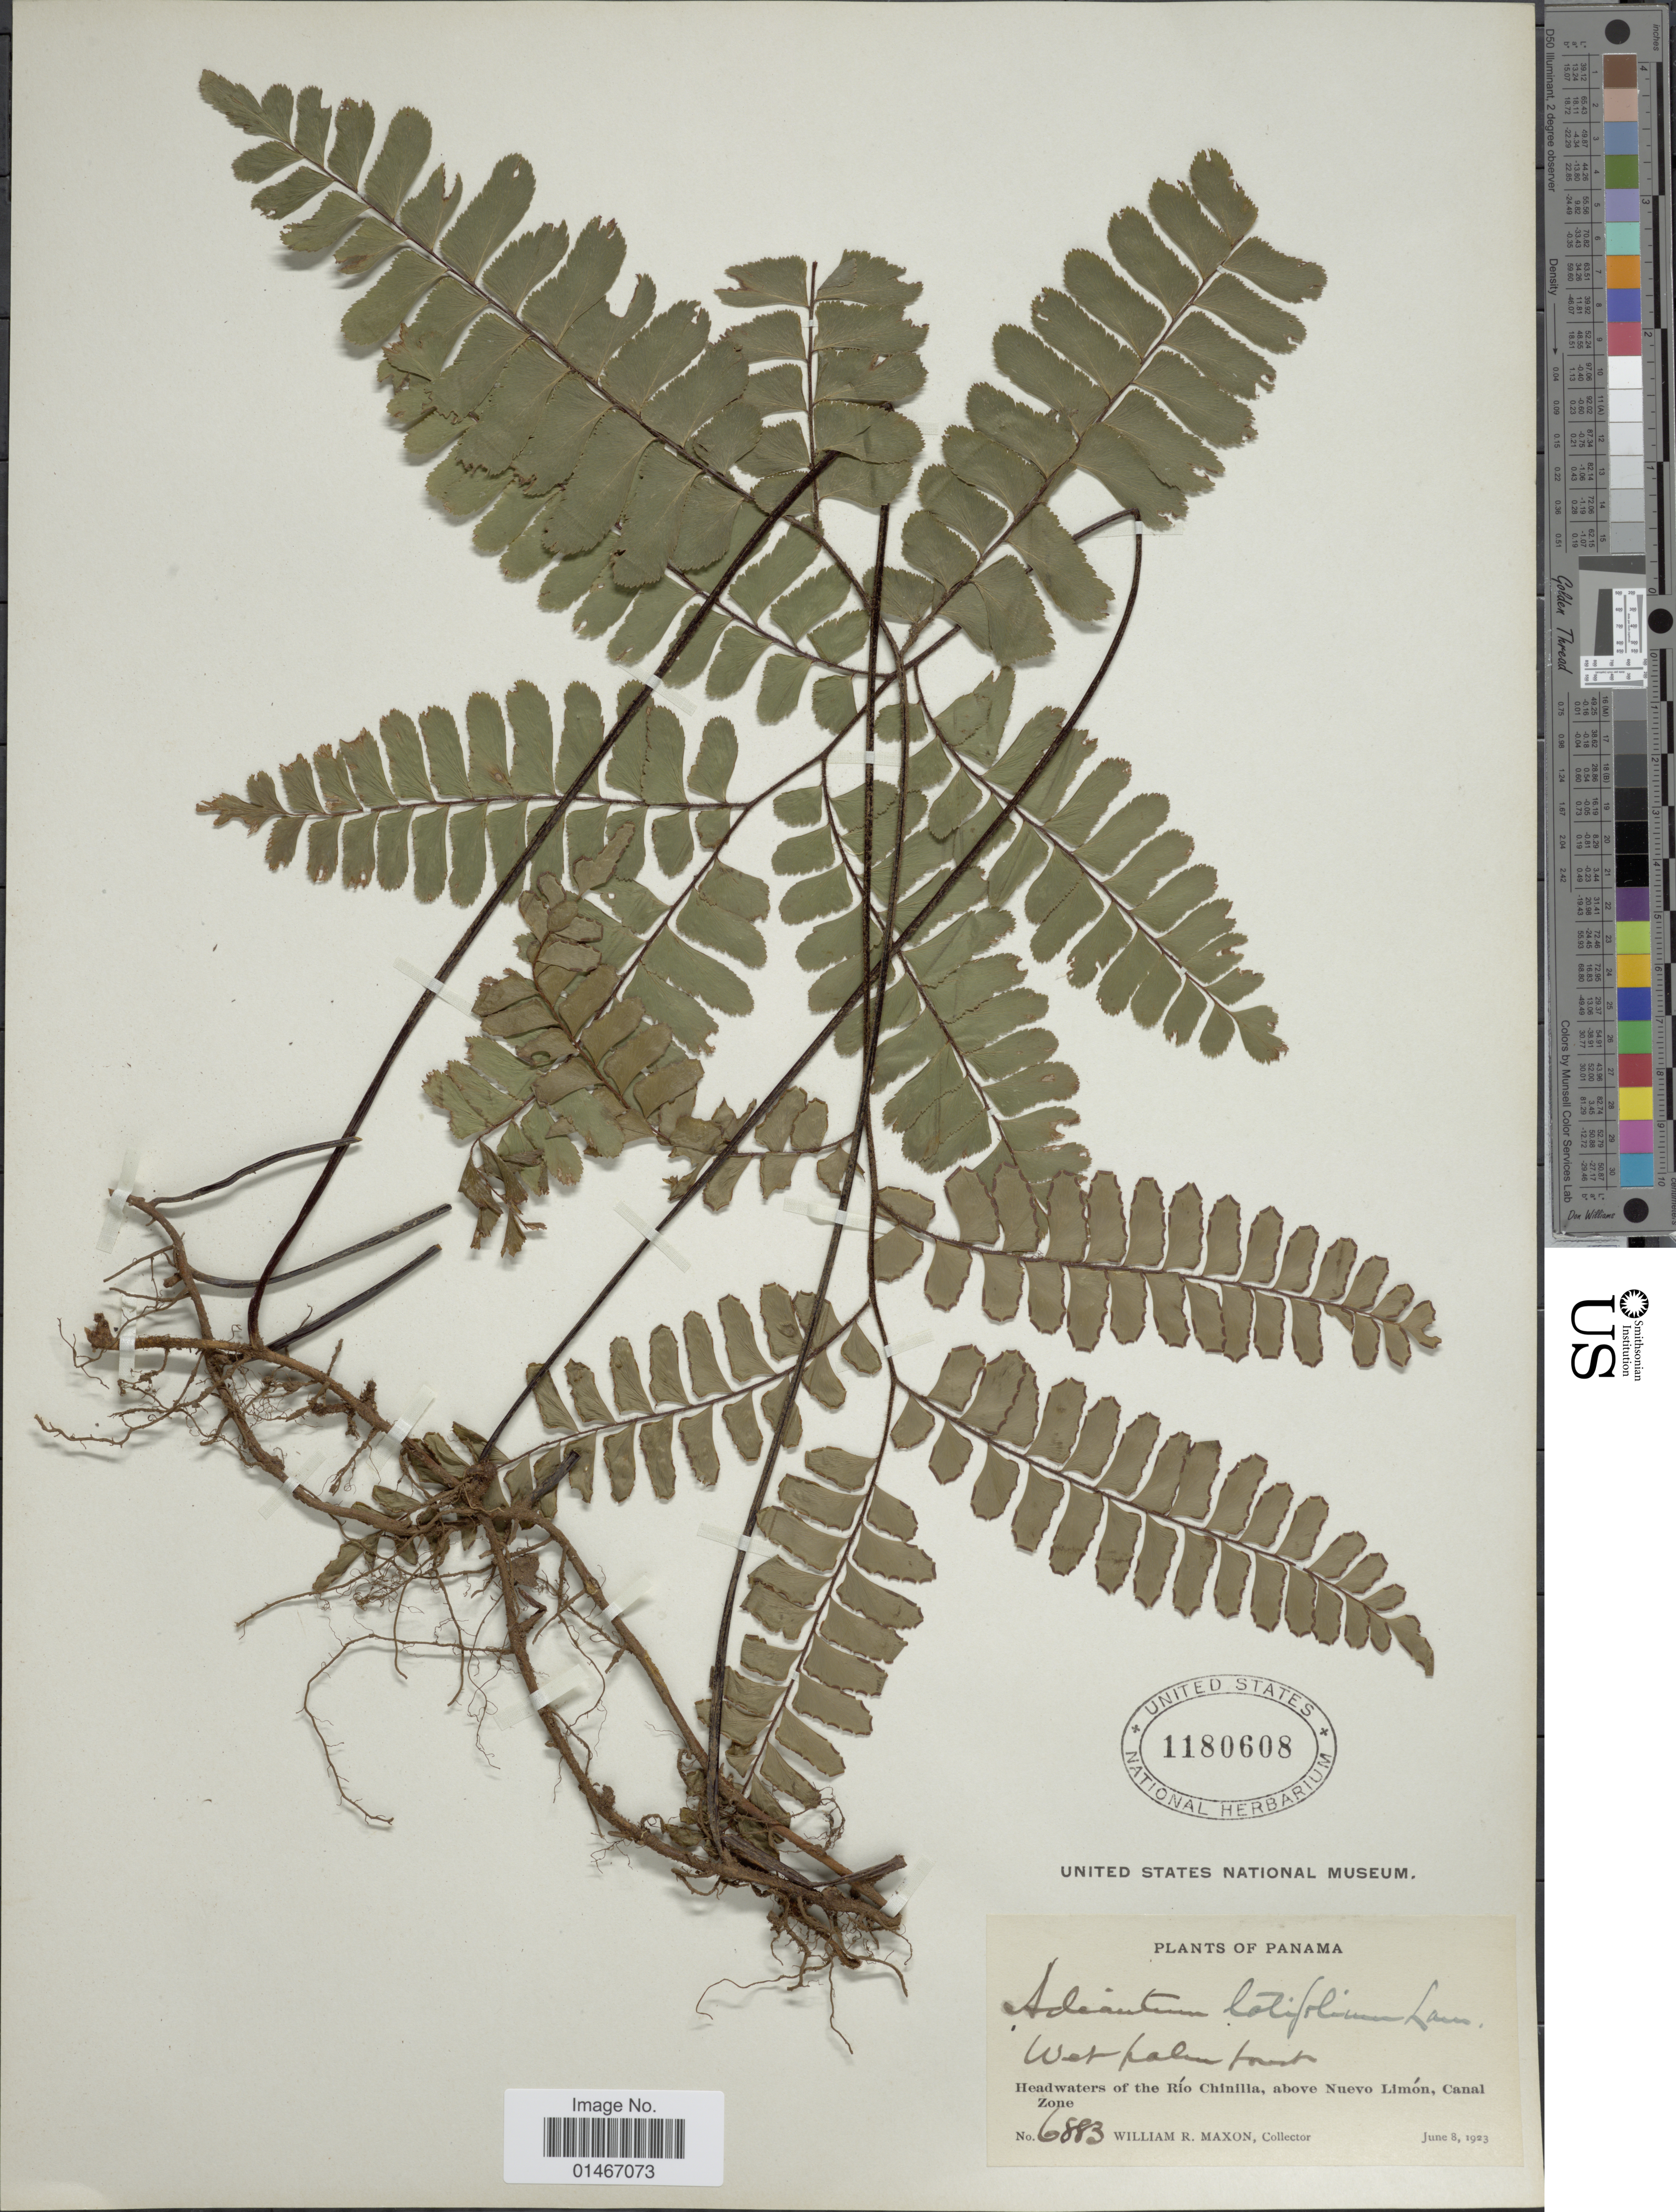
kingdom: Plantae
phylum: Tracheophyta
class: Polypodiopsida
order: Polypodiales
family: Pteridaceae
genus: Adiantum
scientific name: Adiantum latifolium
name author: Lam.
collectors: W. R. Maxon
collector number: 6883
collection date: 1923-06-08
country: Panama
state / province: Colón / Panamá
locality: Headwaters of the Rio Chinilla, above Nuevo Limon, Canal Zone.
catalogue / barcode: US 1180608